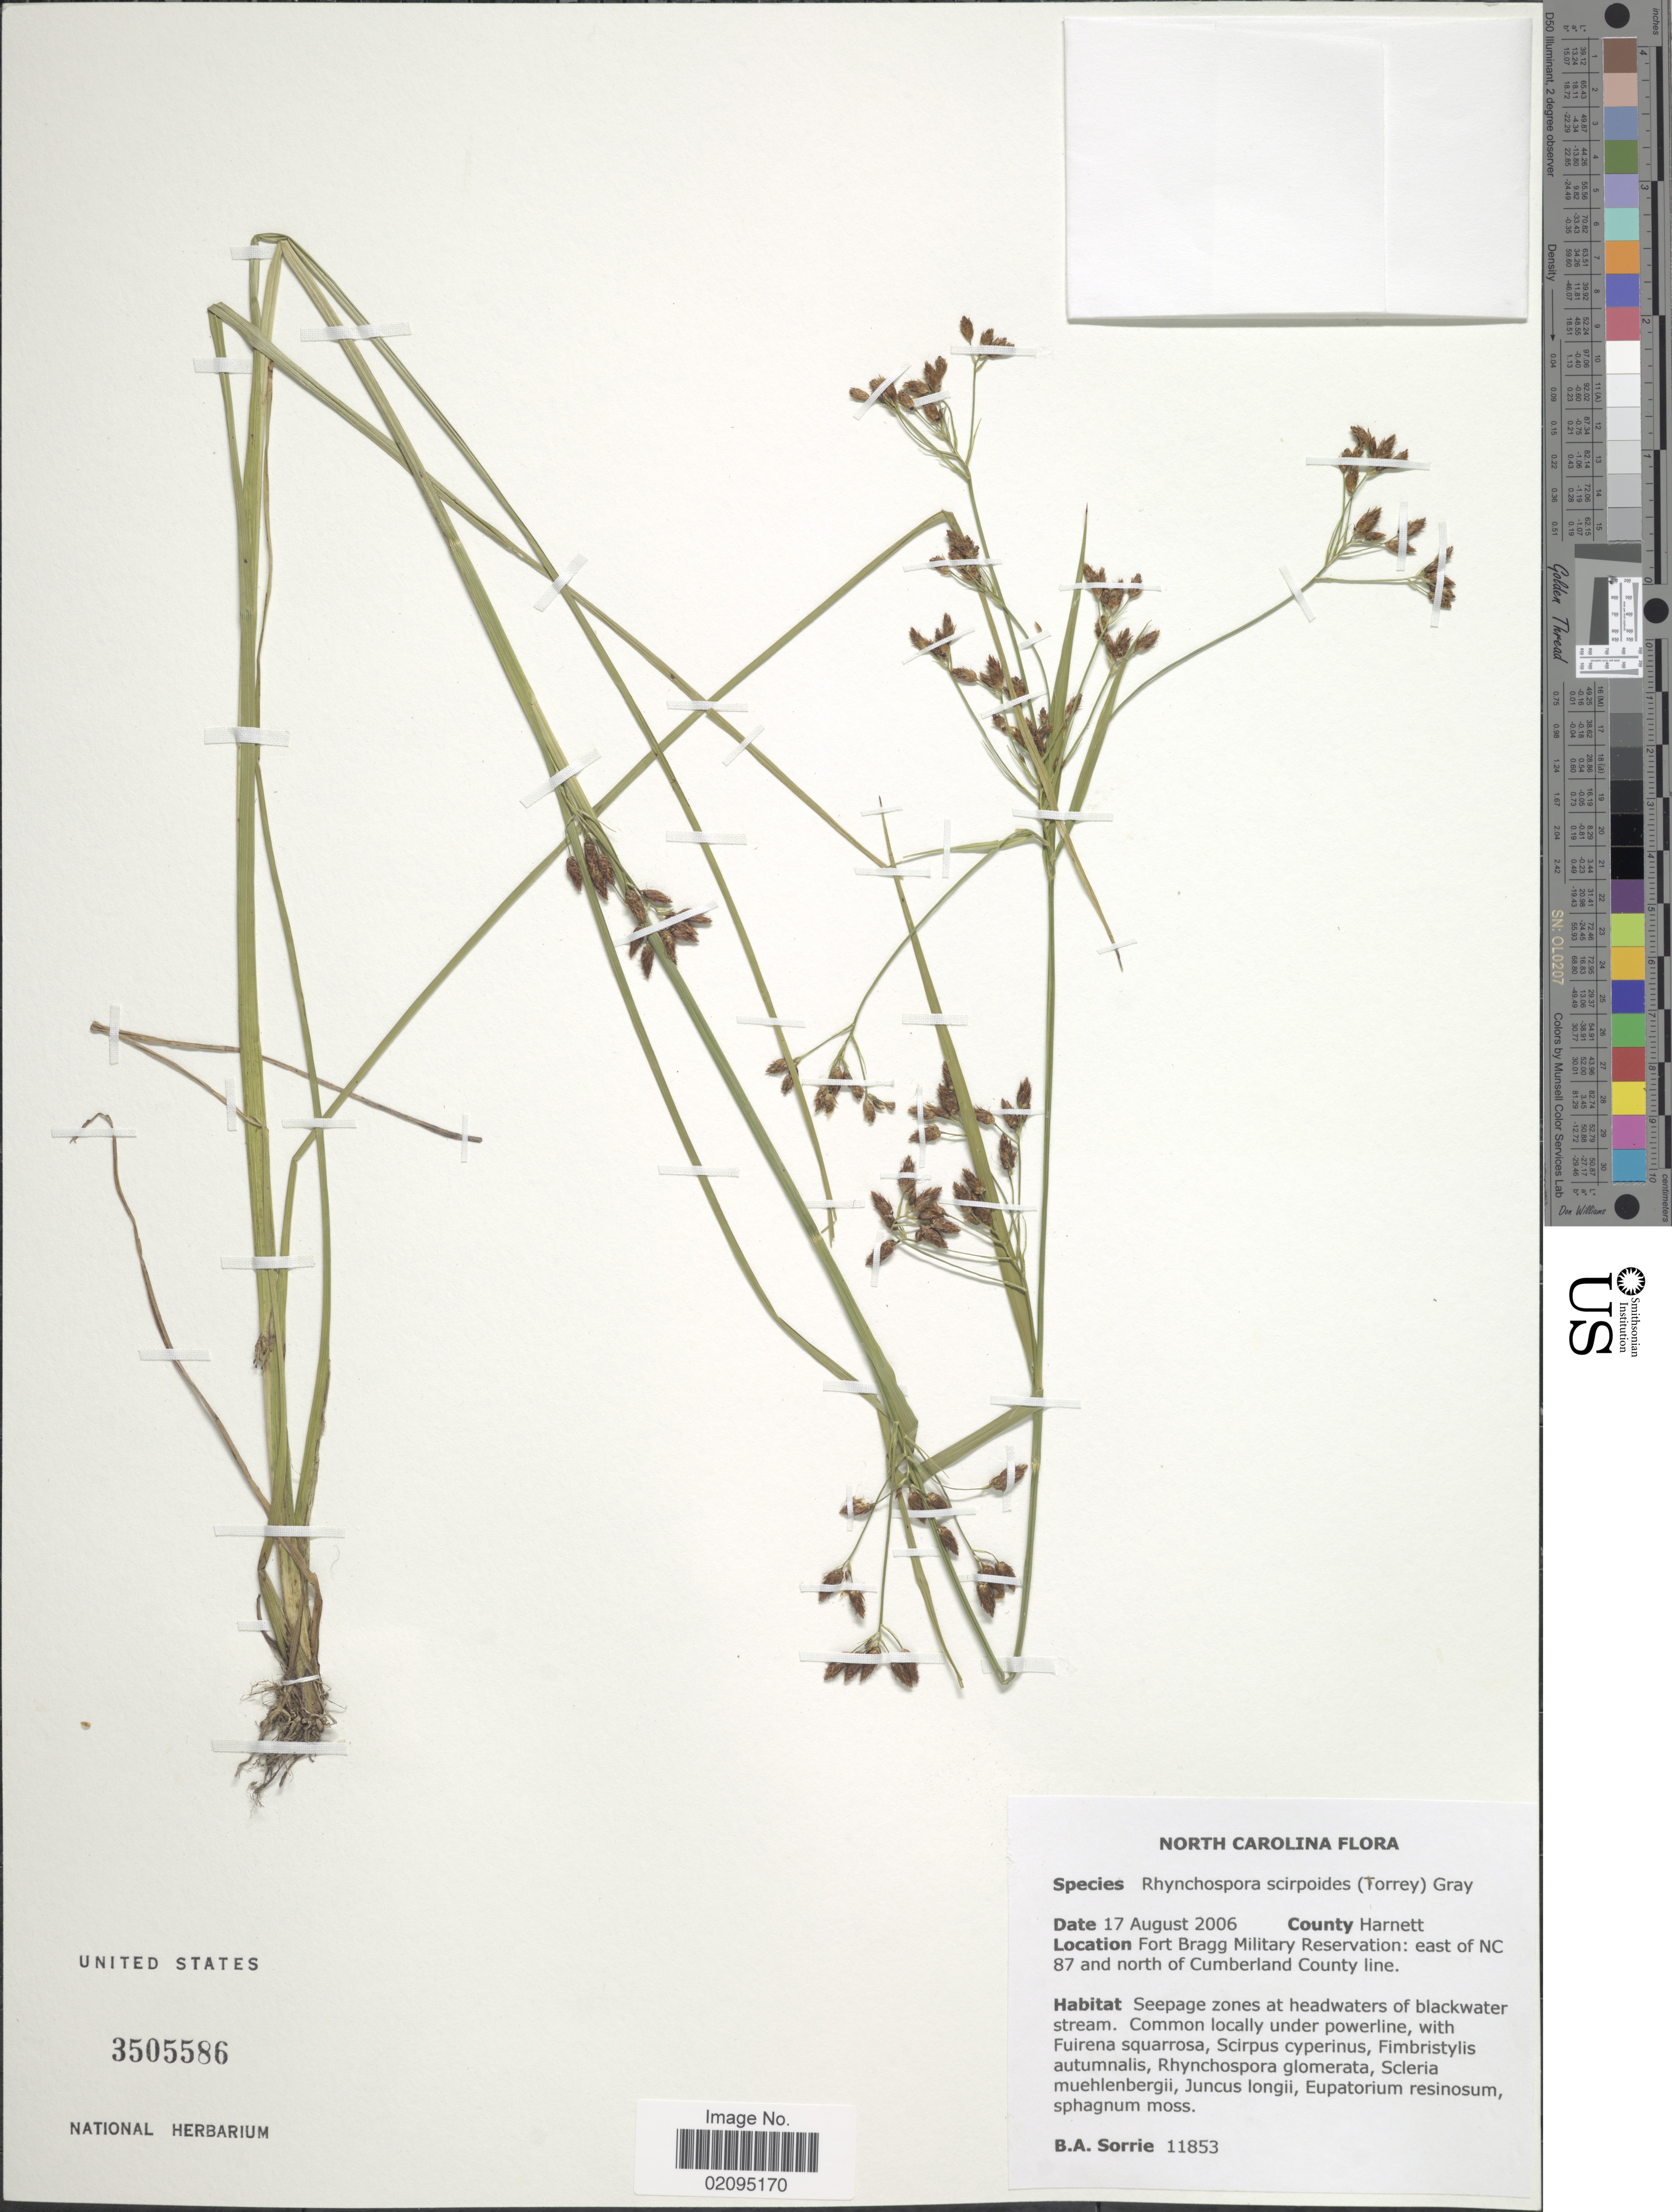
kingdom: Plantae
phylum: Tracheophyta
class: Liliopsida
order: Poales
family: Cyperaceae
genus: Rhynchospora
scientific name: Rhynchospora scirpoides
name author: (Torr.) Griseb.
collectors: B. Sorrie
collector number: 11853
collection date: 2006-08-17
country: United States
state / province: North Carolina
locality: County Harnett, Fort Bragg Military Reservation: East of NC87 and north of Cumberland County line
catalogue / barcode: US 3505586